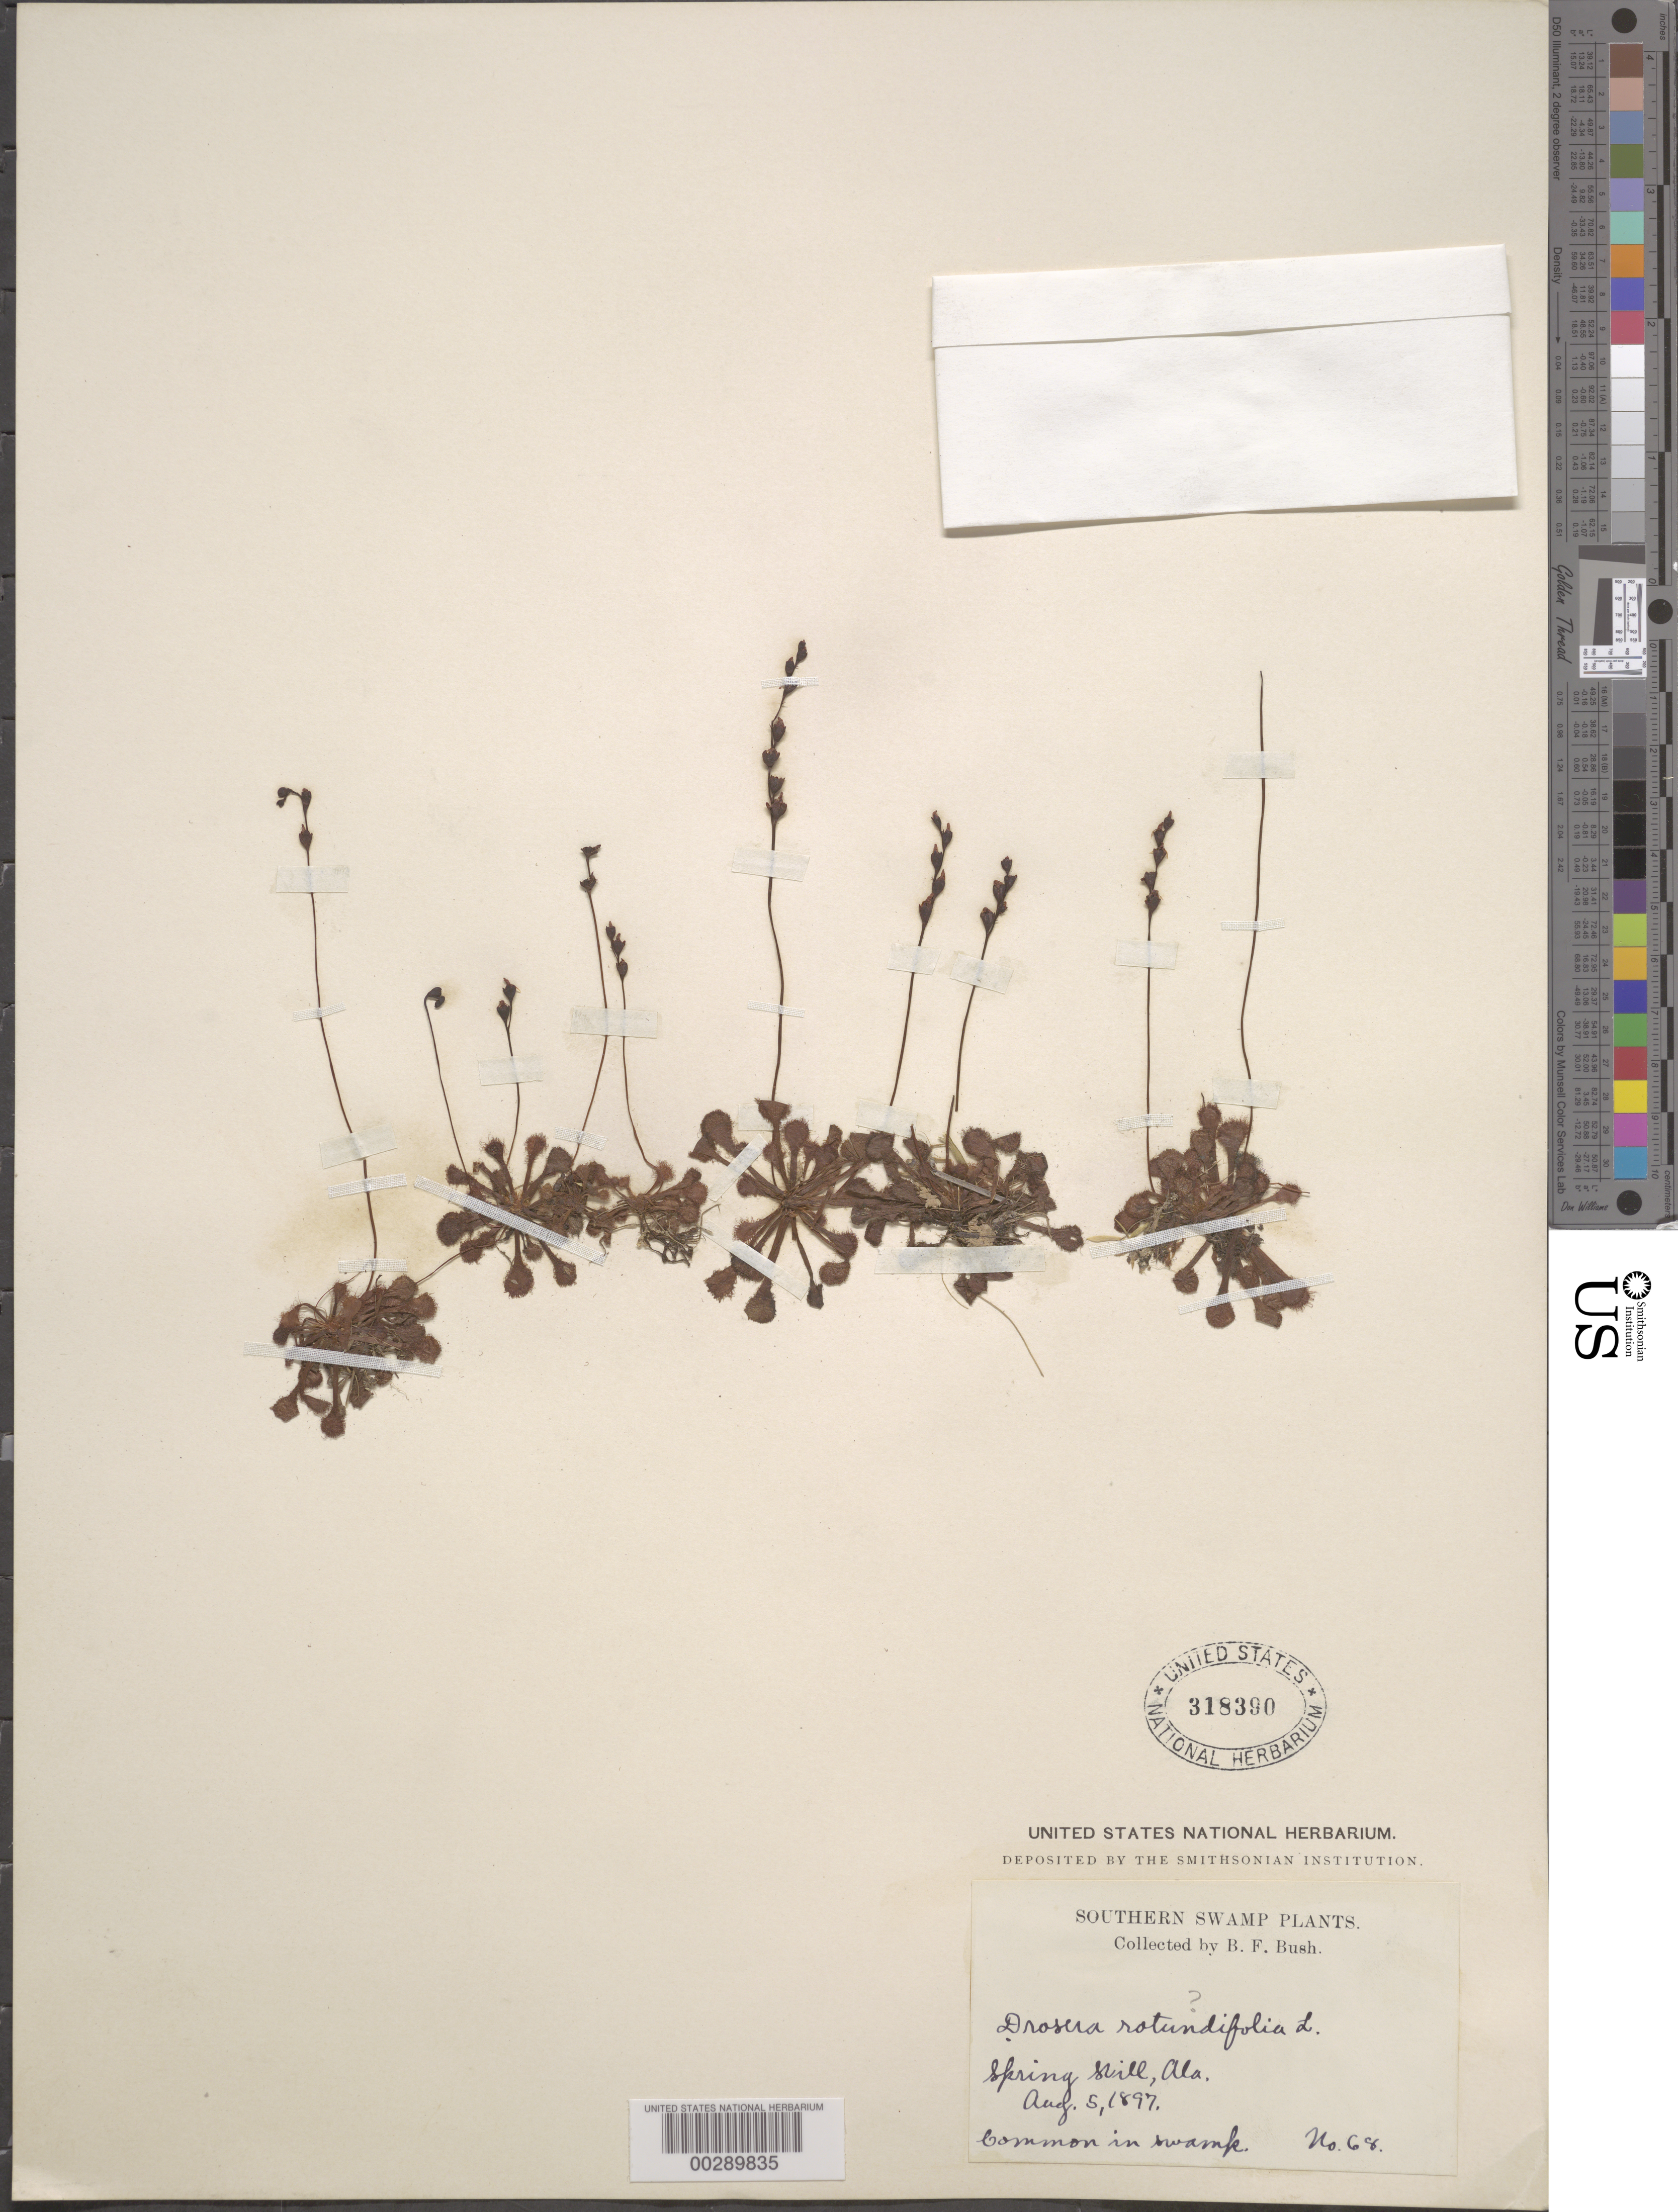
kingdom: Plantae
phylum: Tracheophyta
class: Magnoliopsida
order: Caryophyllales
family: Droseraceae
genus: Drosera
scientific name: Drosera rotundifolia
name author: L.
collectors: B. F. Bush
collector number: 68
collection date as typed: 05 Aug 1897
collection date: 1897-08-05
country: United States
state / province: Alabama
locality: Spring hill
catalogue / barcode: US 318390